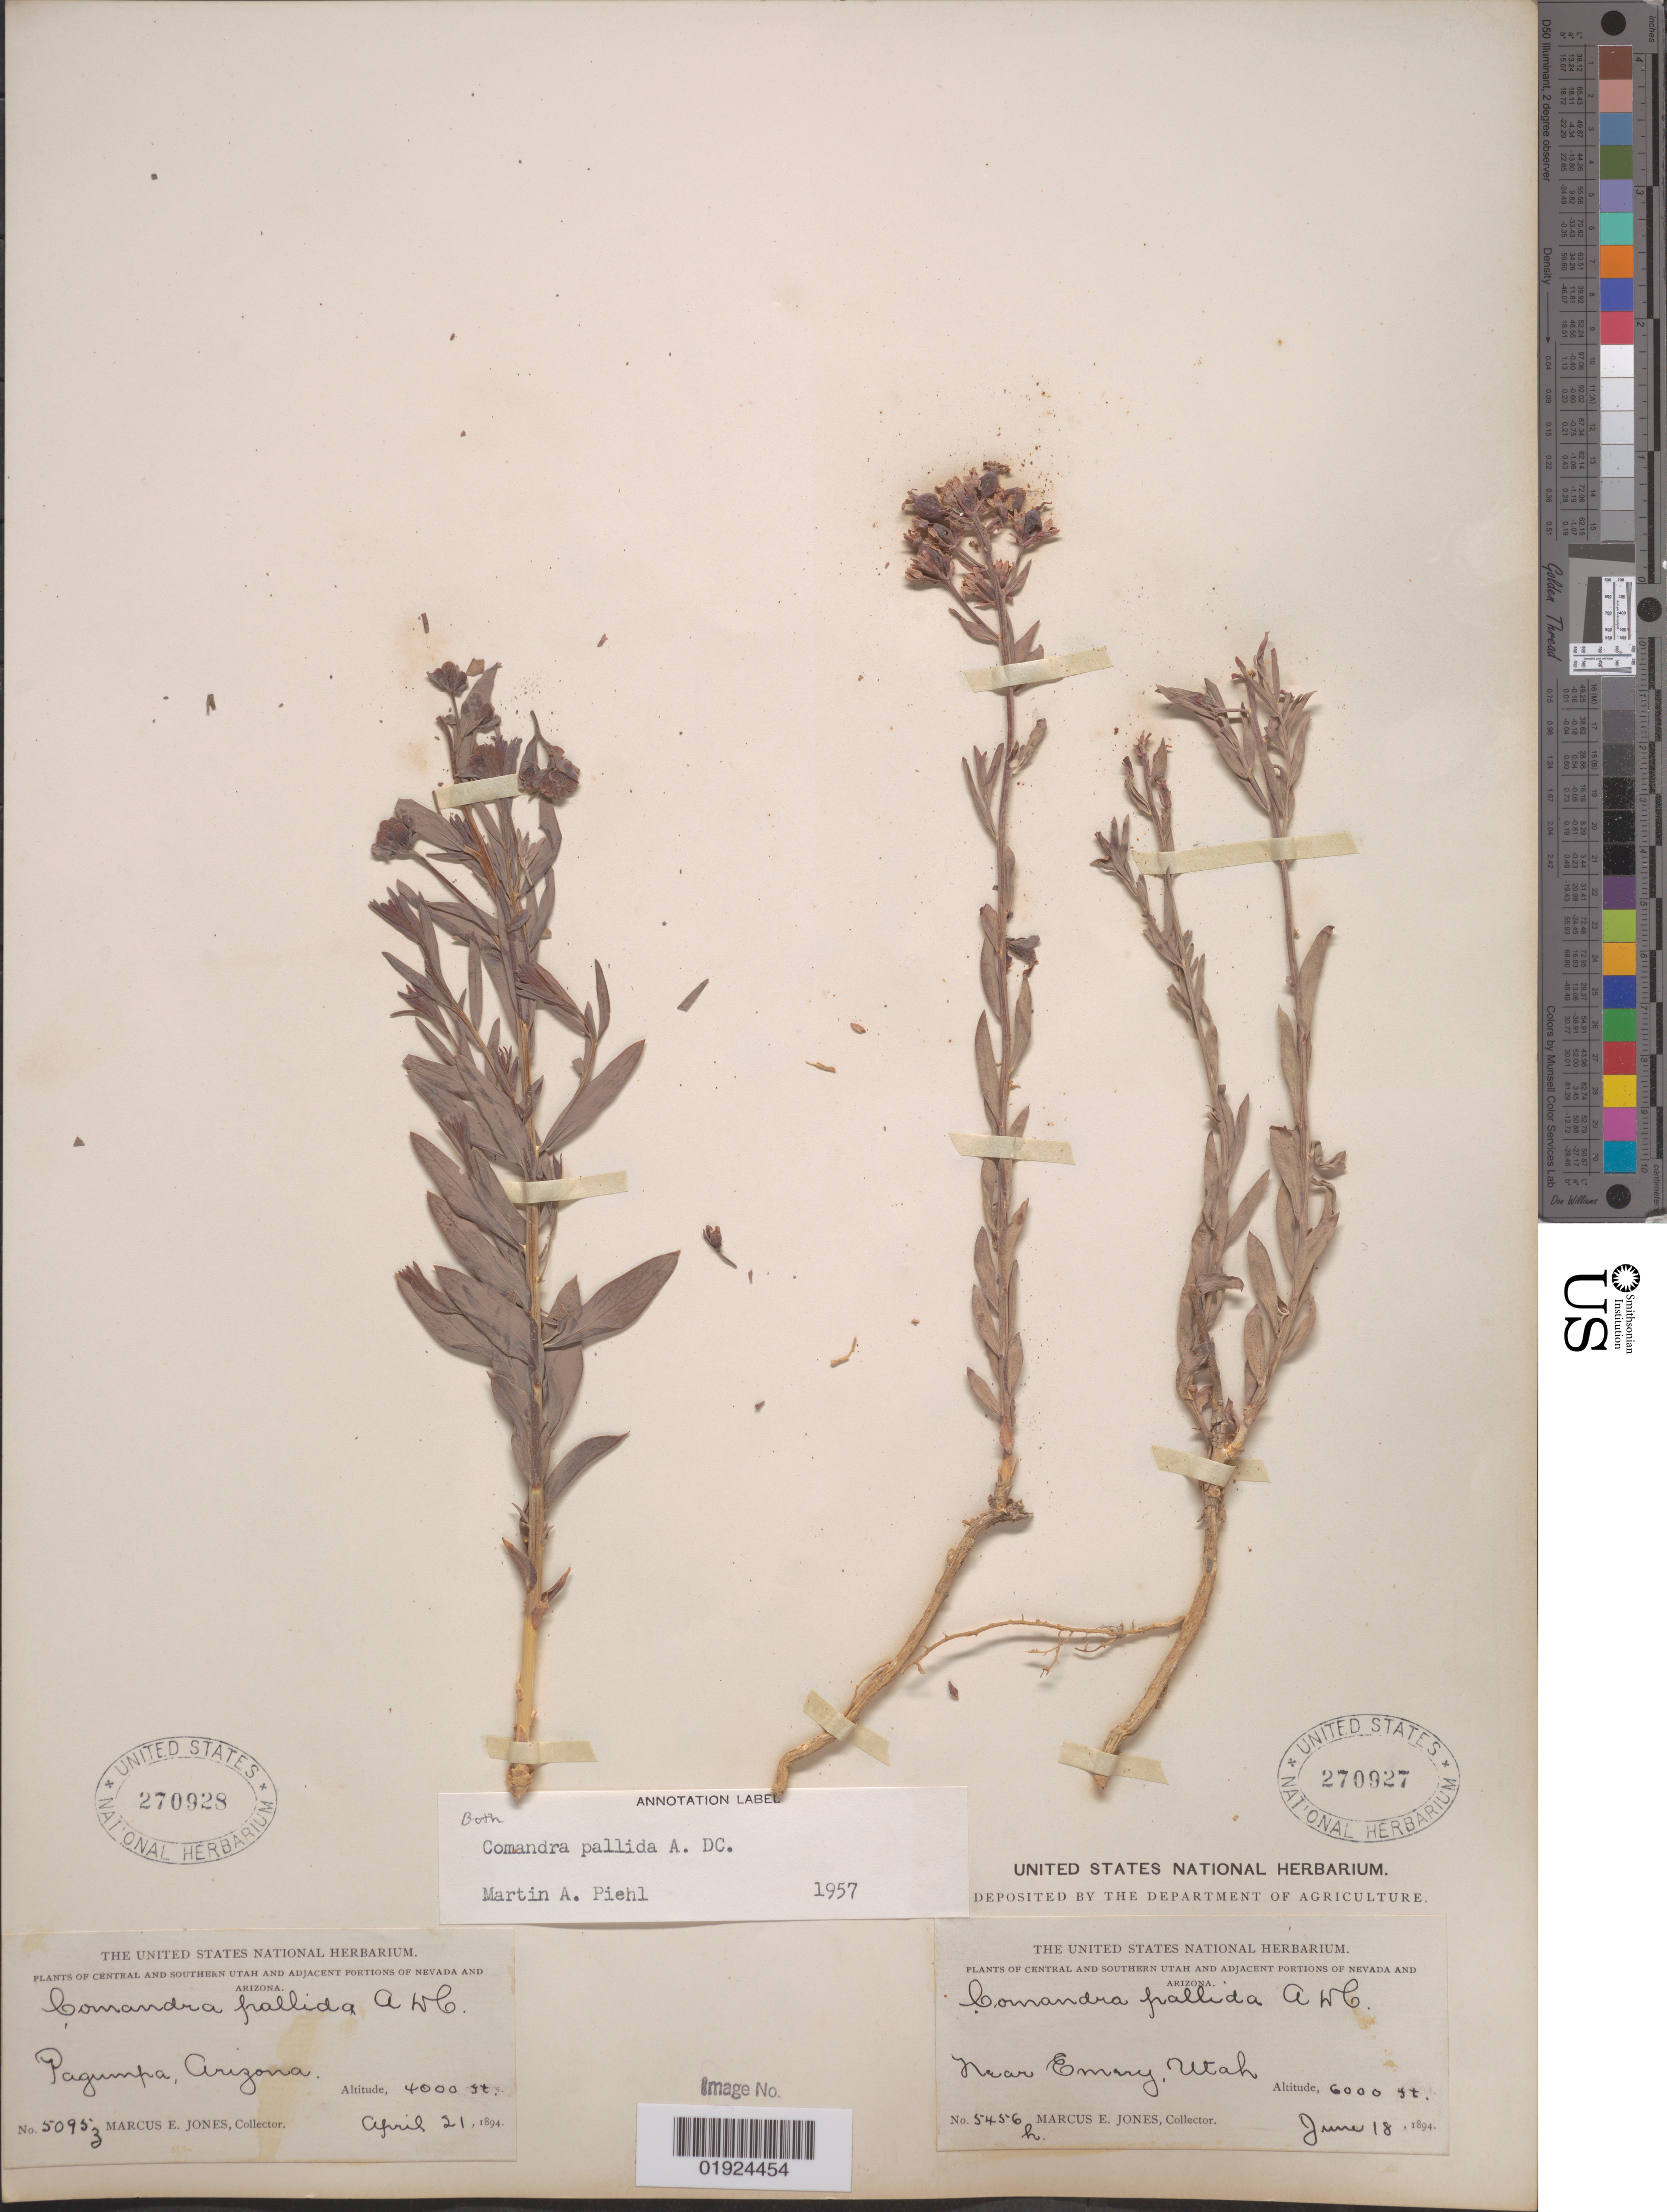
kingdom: Plantae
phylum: Tracheophyta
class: Magnoliopsida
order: Santalales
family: Comandraceae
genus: Comandra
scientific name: Comandra pallida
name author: A. DC.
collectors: M. E. Jones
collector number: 5456h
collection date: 1894-06-18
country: United States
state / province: Utah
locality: Central and southern Utah.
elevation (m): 1829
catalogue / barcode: US 270927-2